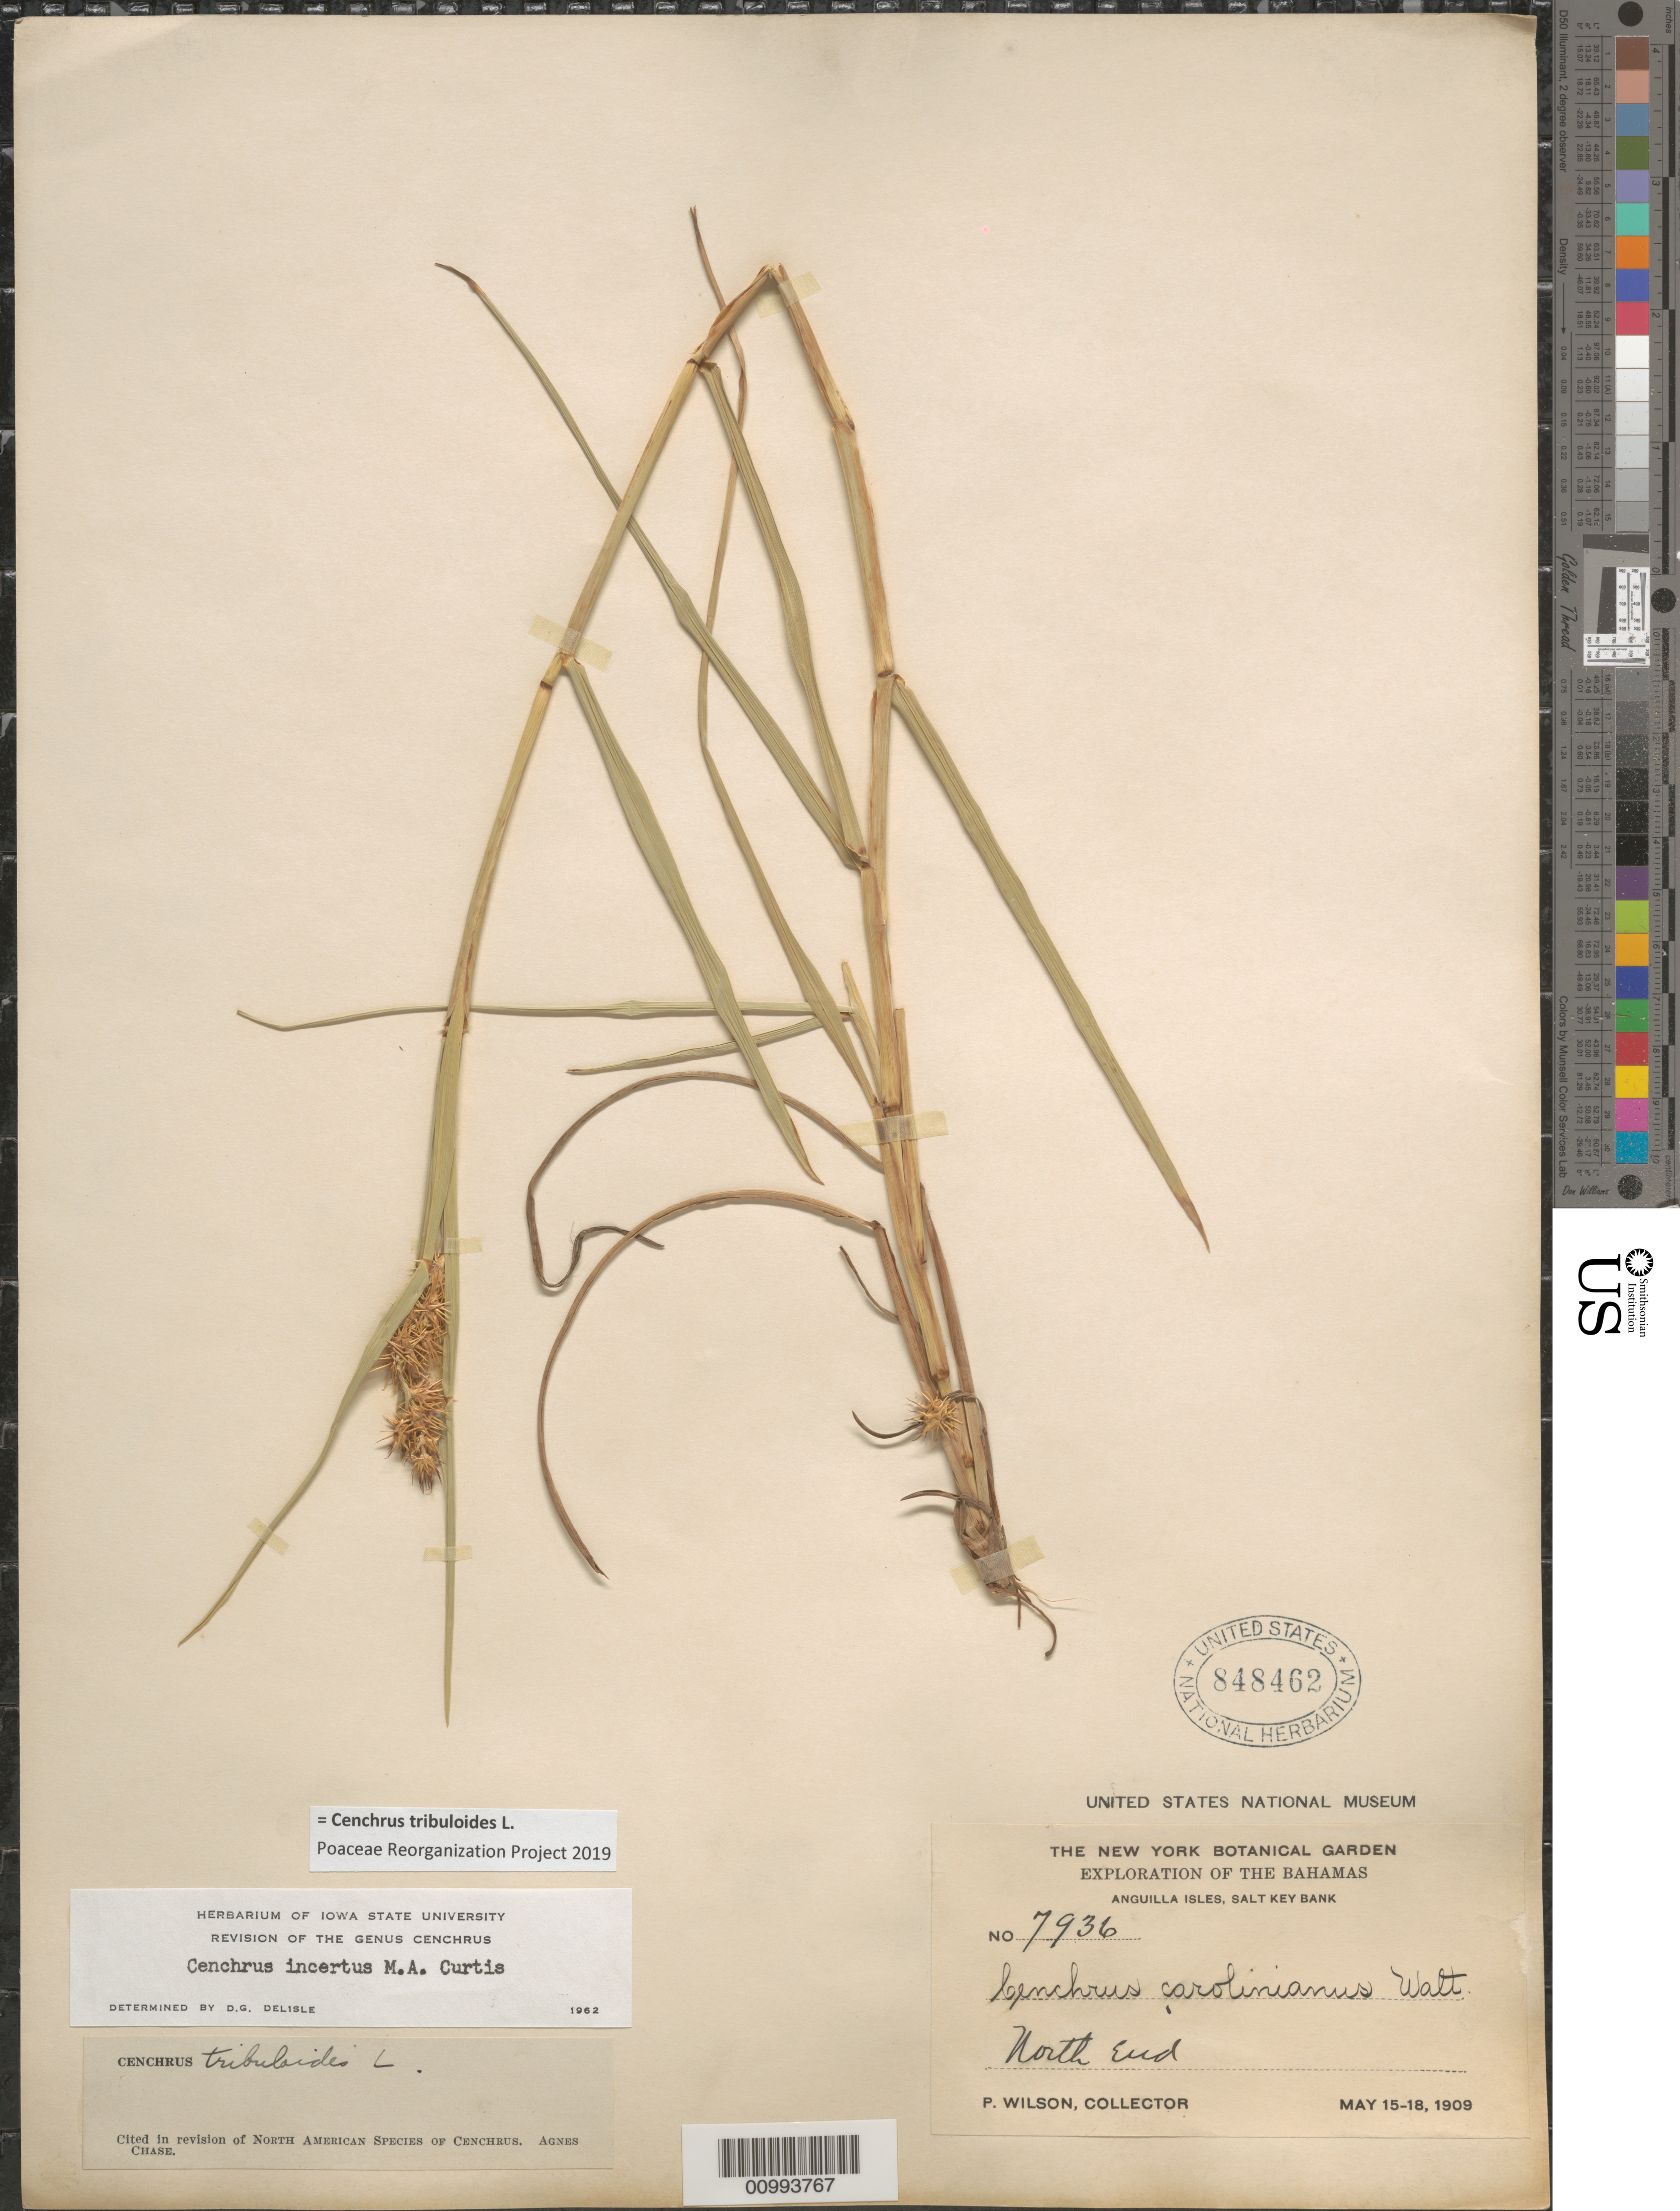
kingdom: Plantae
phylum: Tracheophyta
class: Liliopsida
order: Poales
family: Poaceae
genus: Cenchrus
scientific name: Cenchrus tribuloides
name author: L.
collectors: P. Wilson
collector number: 7936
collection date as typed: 15 May 1909 to 18 May 1909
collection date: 1909-05-15/1909-05-18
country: Bahamas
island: Anguilla Cays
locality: Salt Key Bank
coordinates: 0 N, 0 E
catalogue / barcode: US 848462